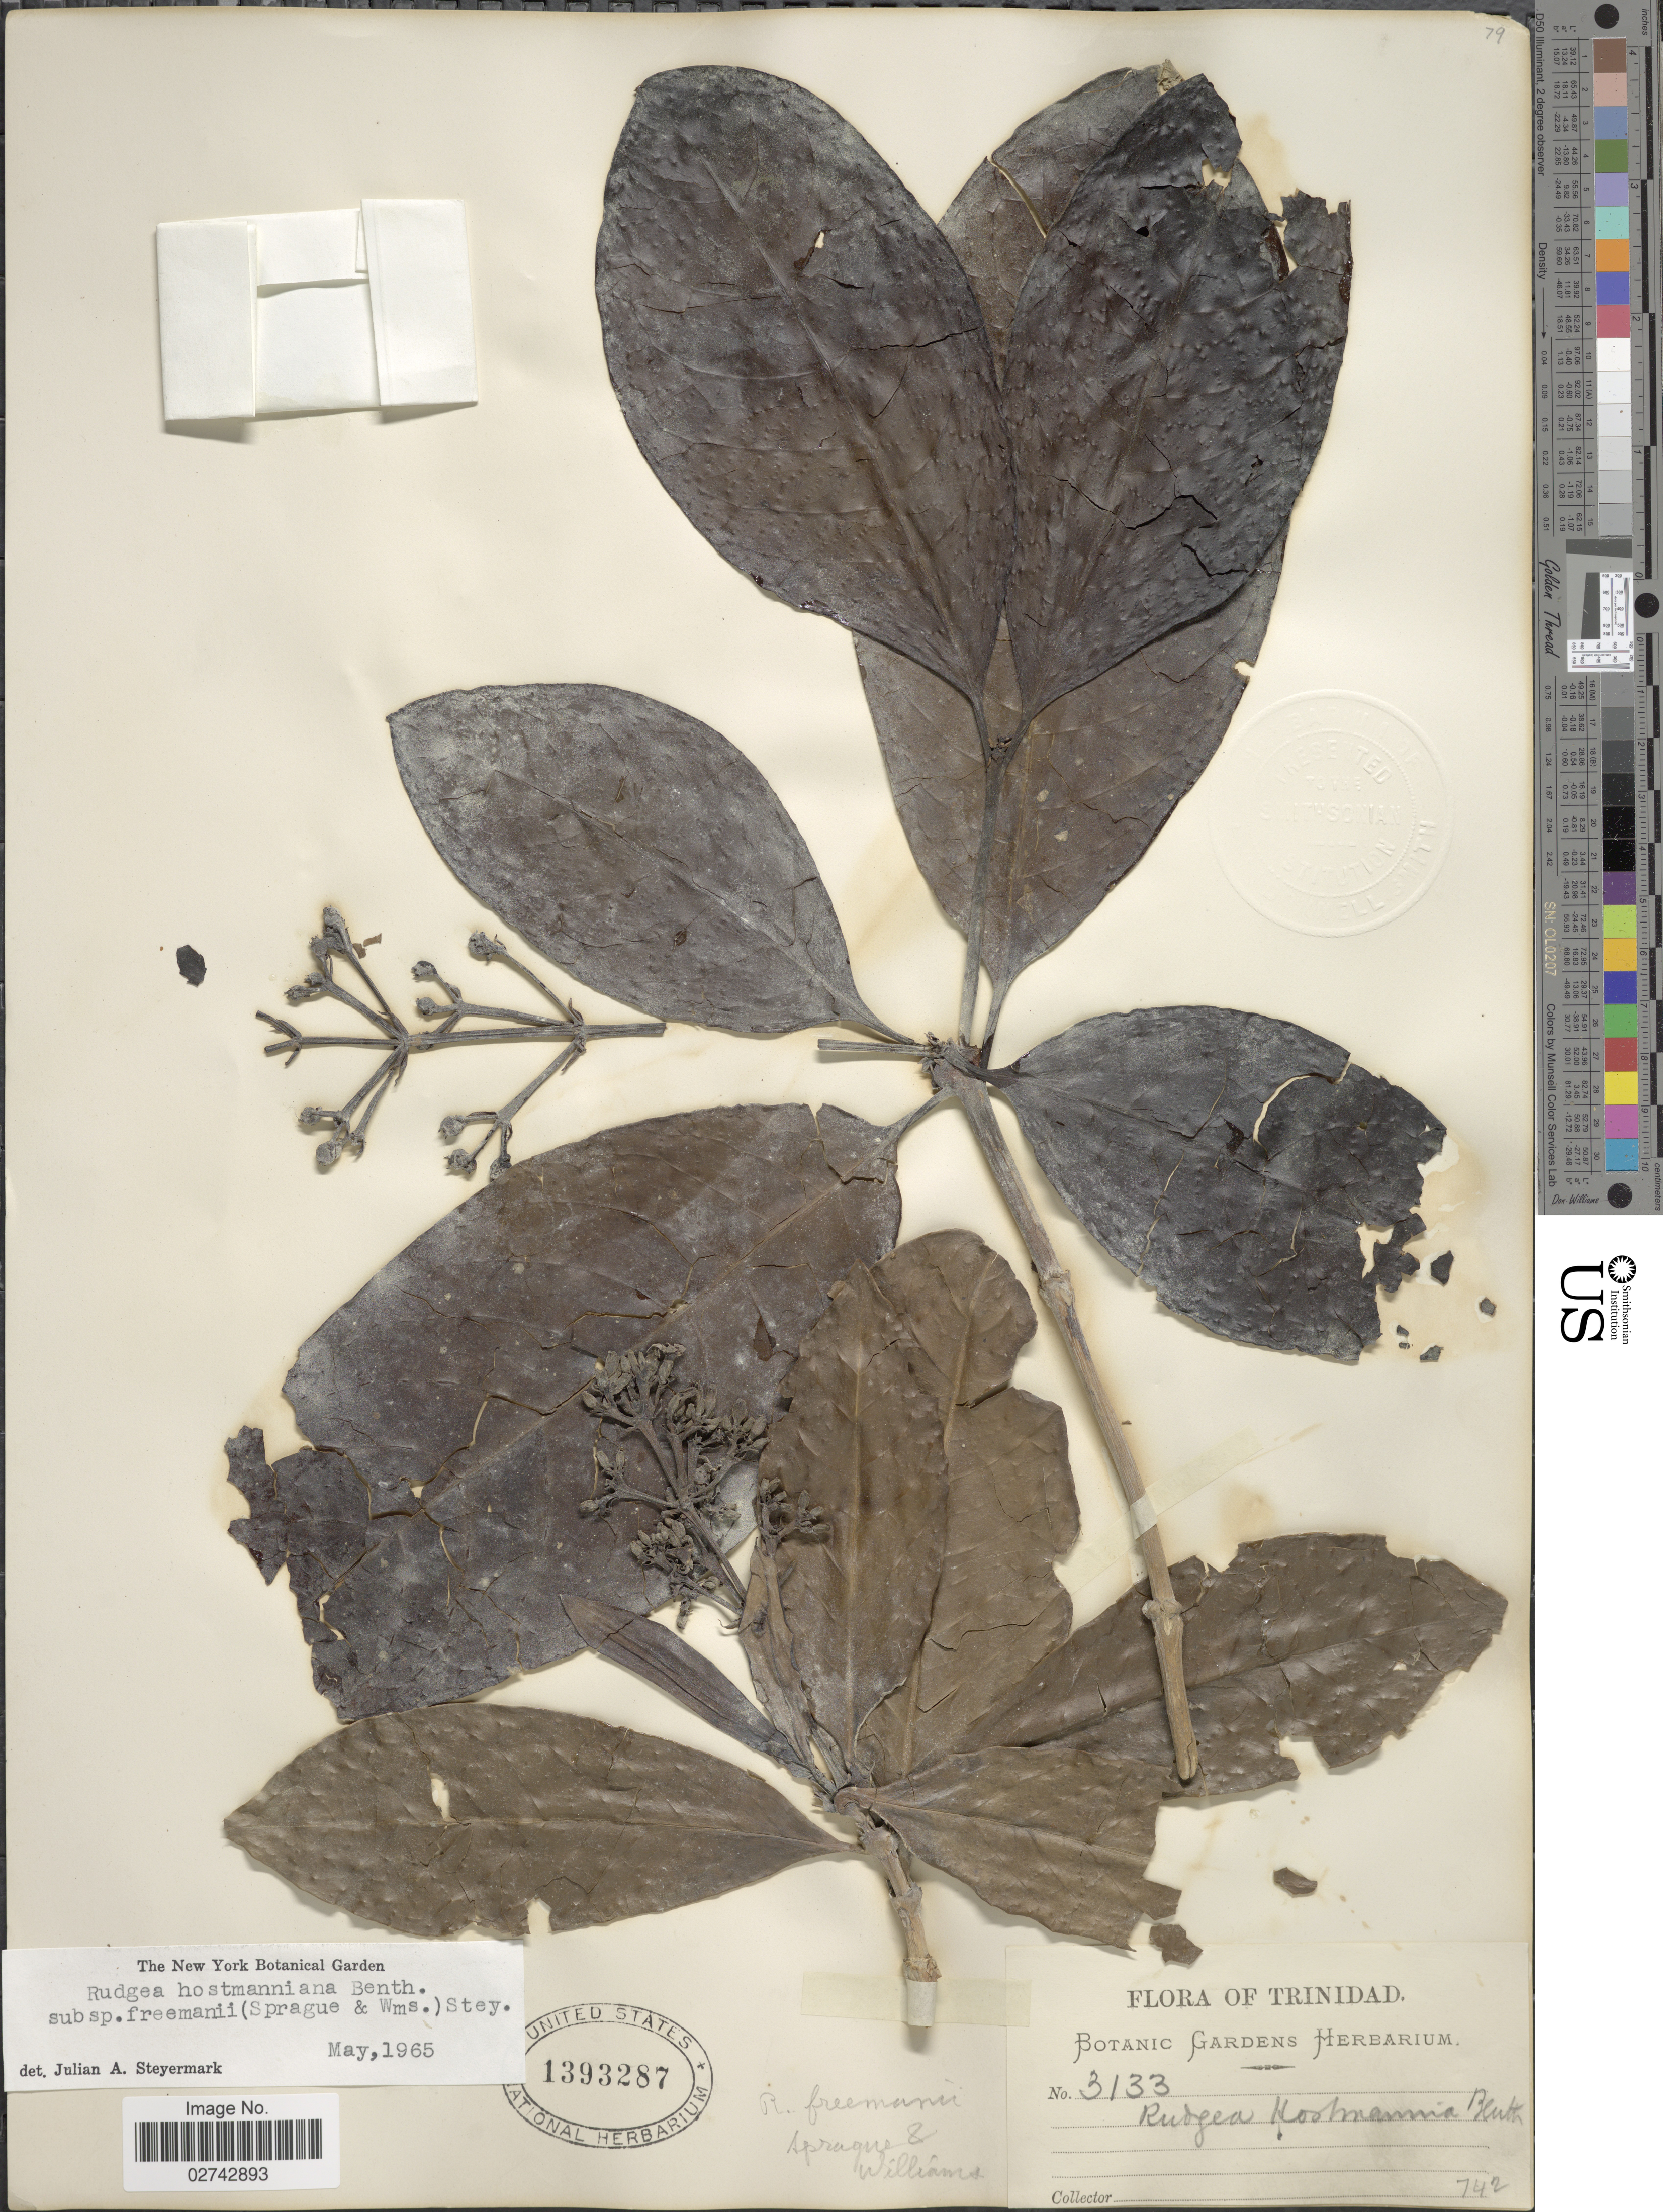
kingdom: Plantae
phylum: Tracheophyta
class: Magnoliopsida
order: Gentianales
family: Rubiaceae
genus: Rudgea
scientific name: Rudgea hostmanniana subsp. freemanii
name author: (C. Sprague & R.O. Williams ex R.O. Williams & Cheesman) Steyerm.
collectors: Botanic Gardens Herbarium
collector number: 3133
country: Trinidad and Tobago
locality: Trinidad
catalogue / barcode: US 1393287